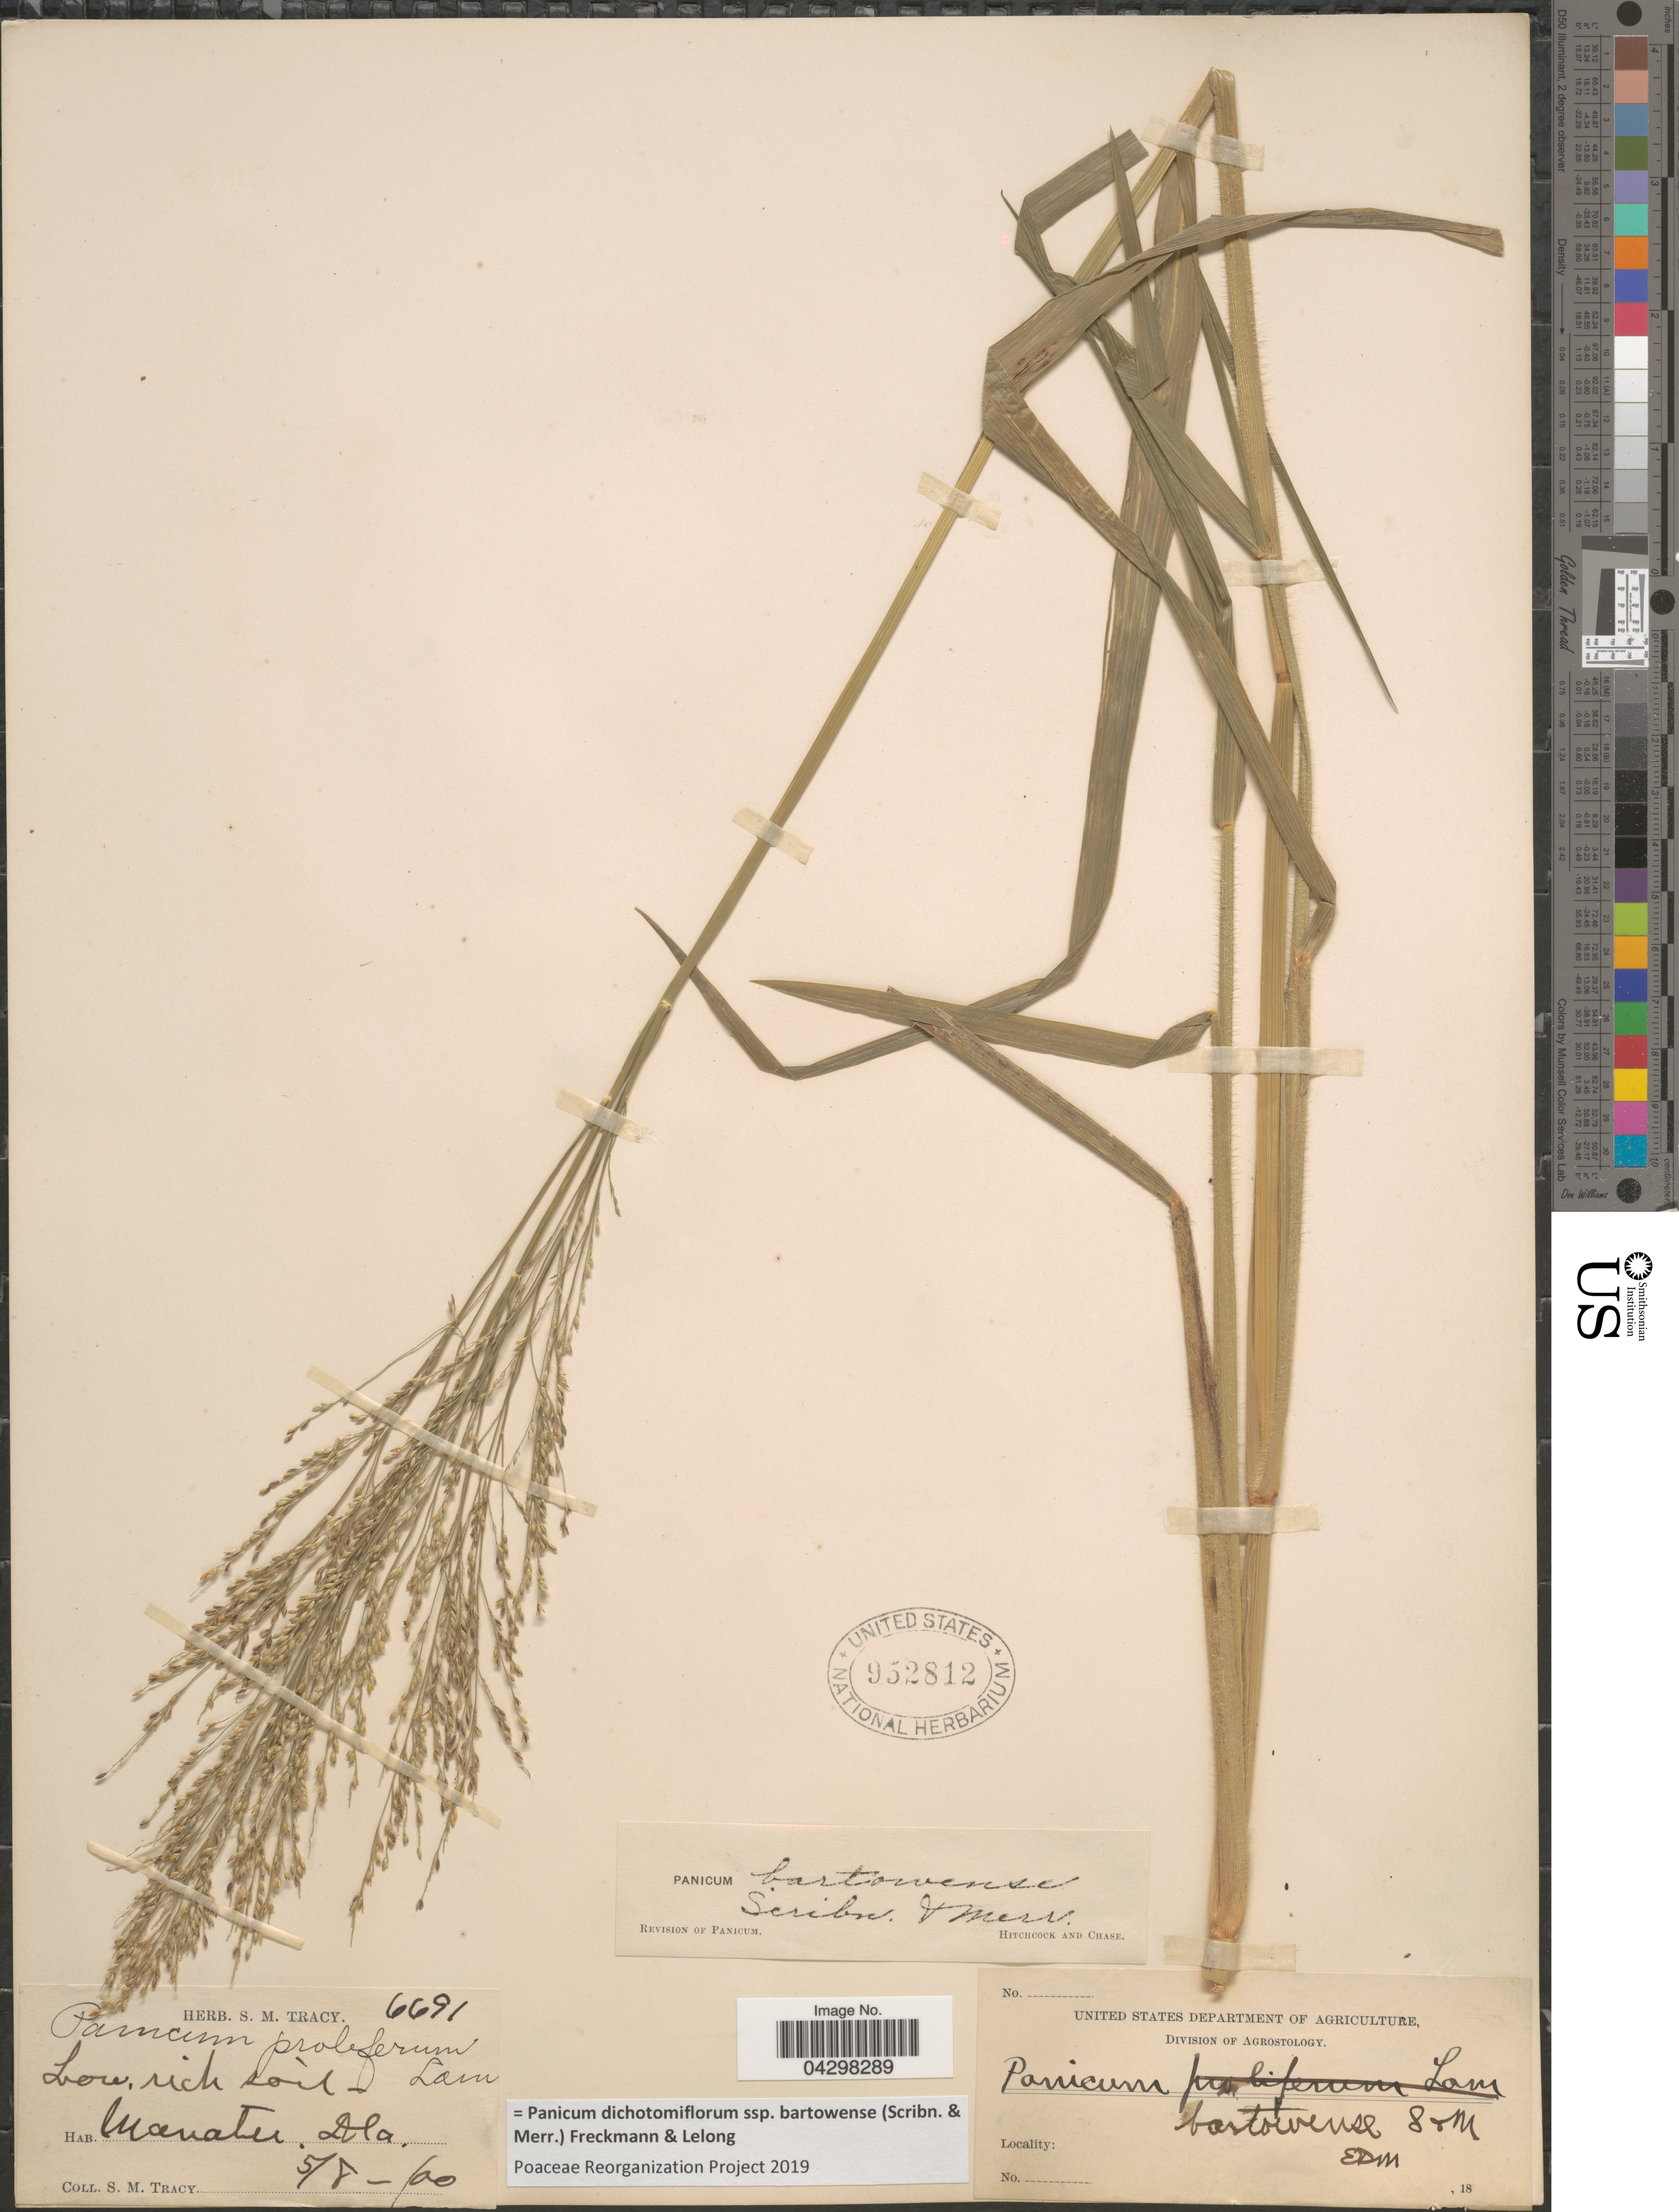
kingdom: Plantae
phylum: Tracheophyta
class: Liliopsida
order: Poales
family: Poaceae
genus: Panicum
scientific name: Panicum dichotomiflorum subsp. bartowense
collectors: S. M. Tracy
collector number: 6691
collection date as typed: Transcribed d/m/y: 8/5/60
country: United States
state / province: Florida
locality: Manatee.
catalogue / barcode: US 952812